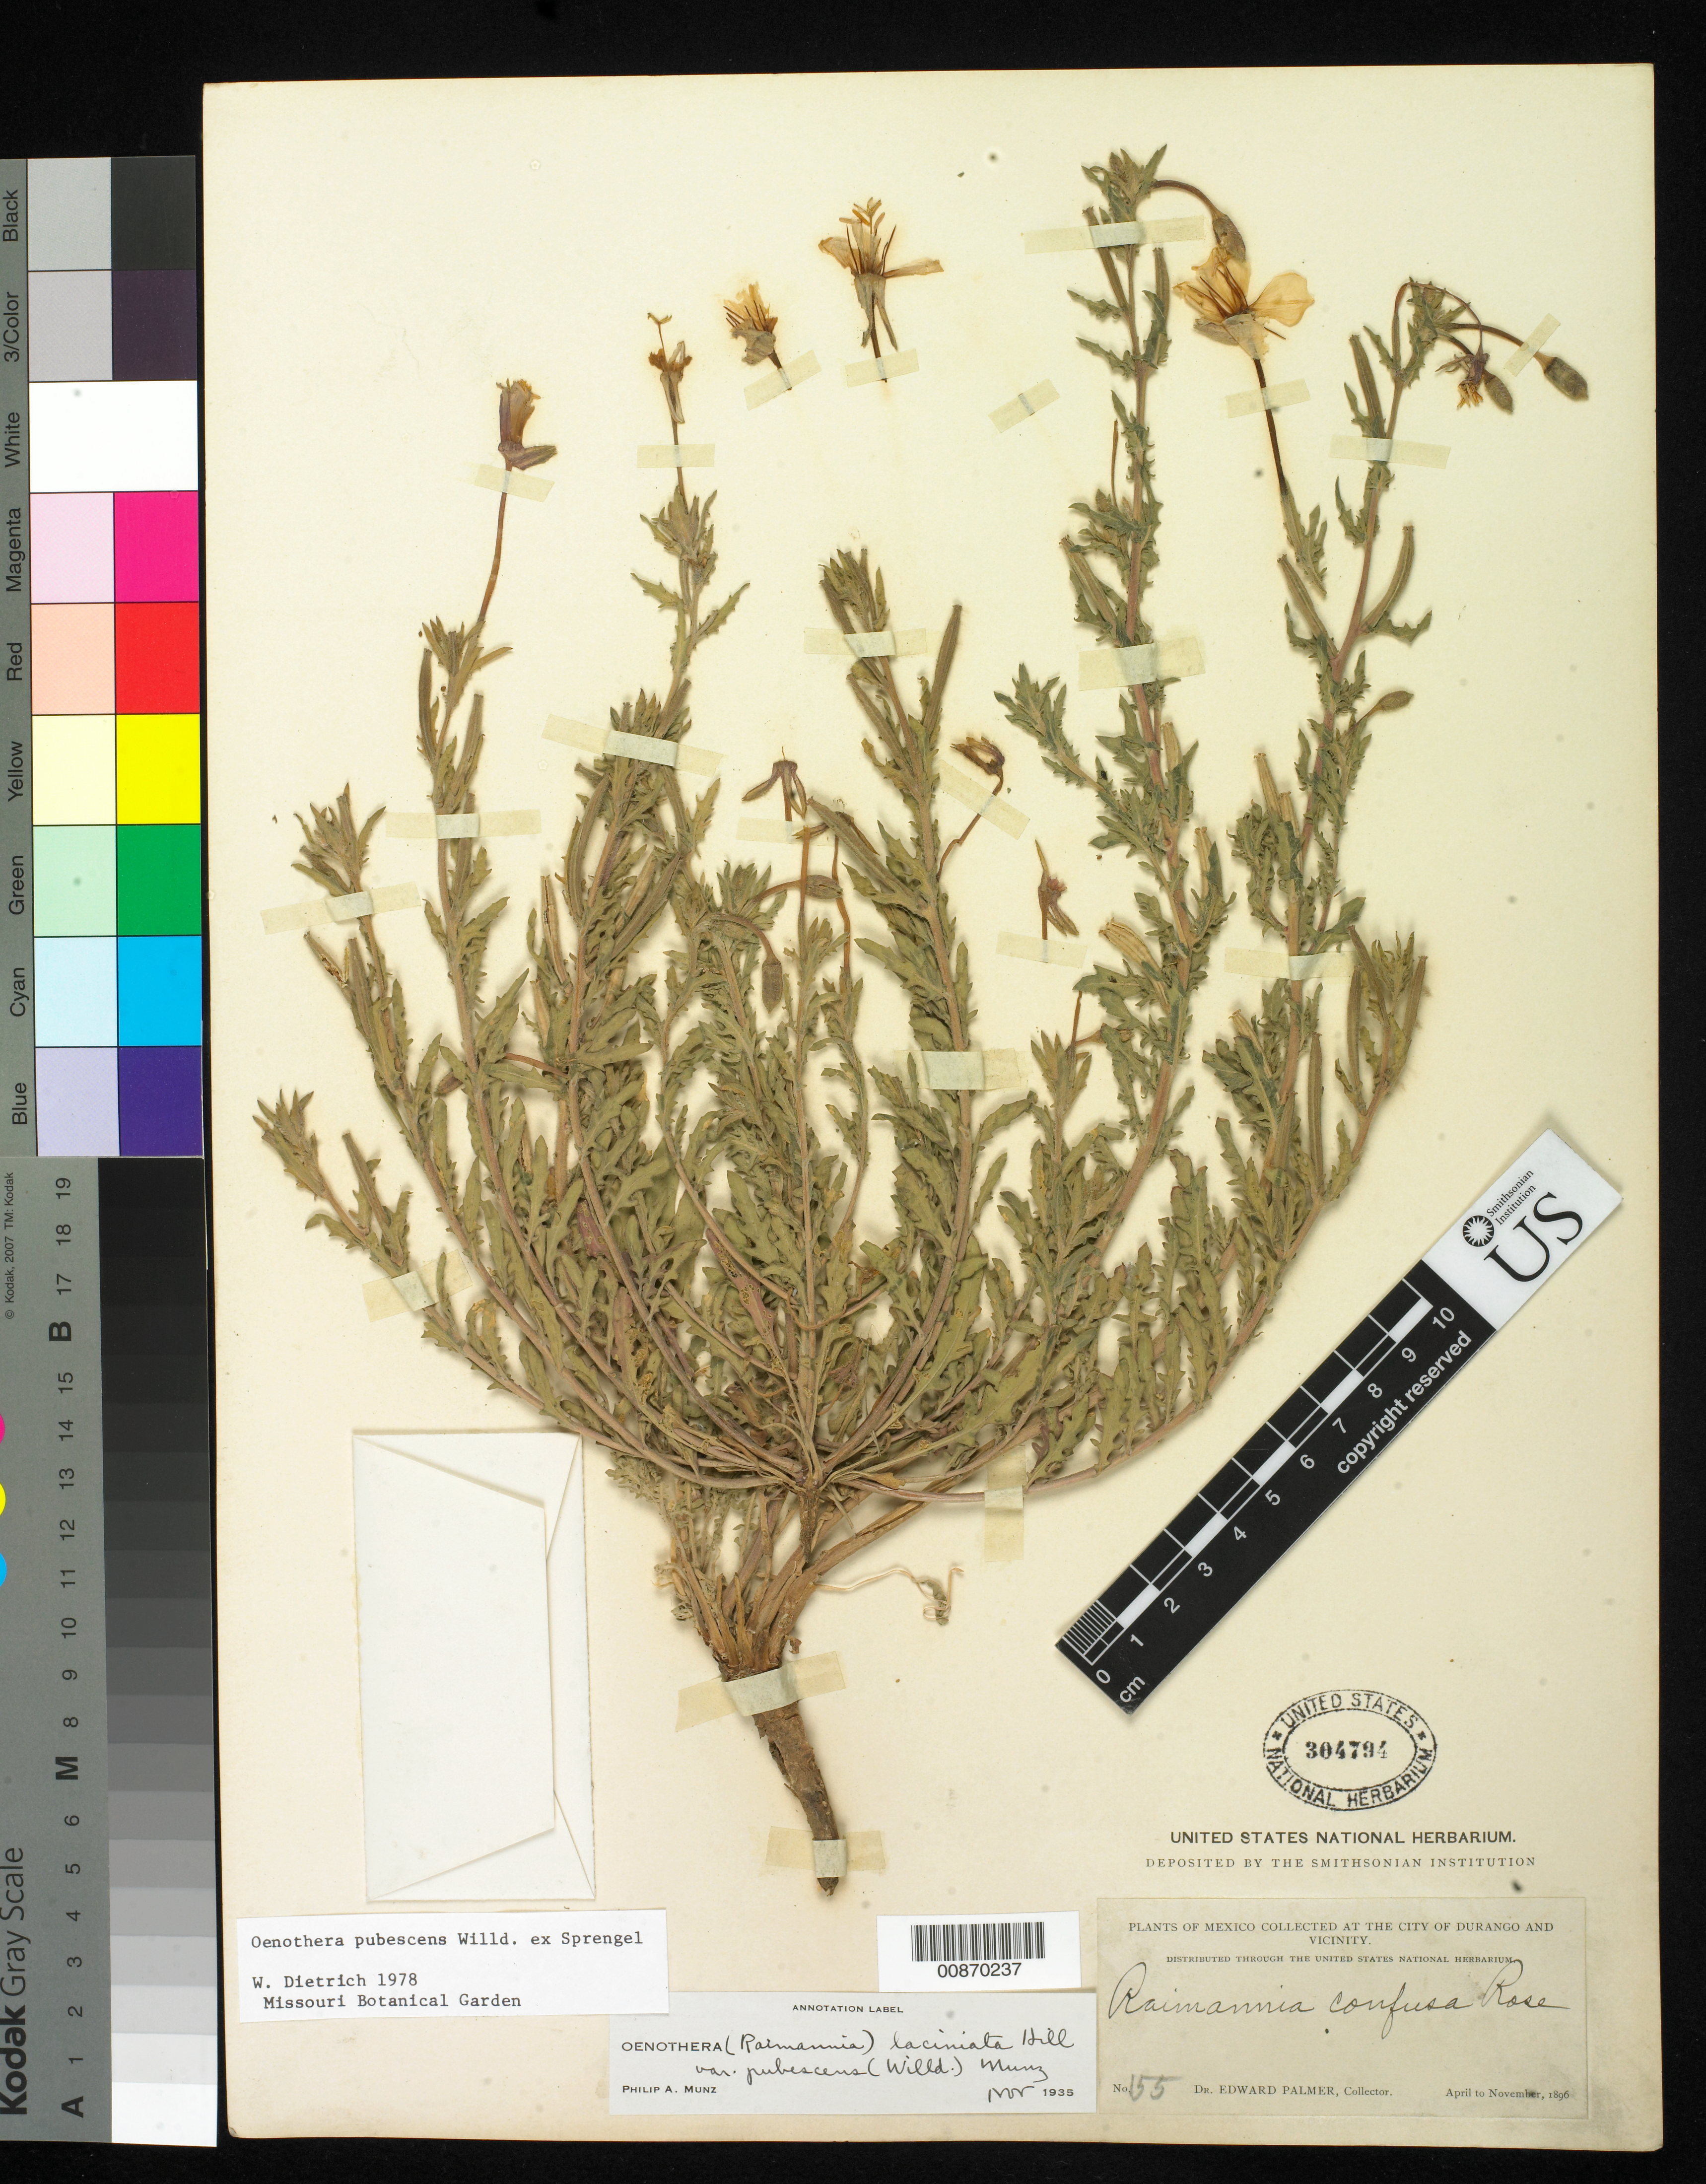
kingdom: Plantae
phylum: Tracheophyta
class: Magnoliopsida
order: Myrtales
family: Onagraceae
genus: Oenothera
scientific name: Oenothera pubescens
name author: Willd. ex Spreng.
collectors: E. Palmer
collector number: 155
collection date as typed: Apr 1896 to -- Nov 1896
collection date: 1896-04/1896-11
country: Mexico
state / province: Durango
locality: City of Durango and vicinity.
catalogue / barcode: US 304794